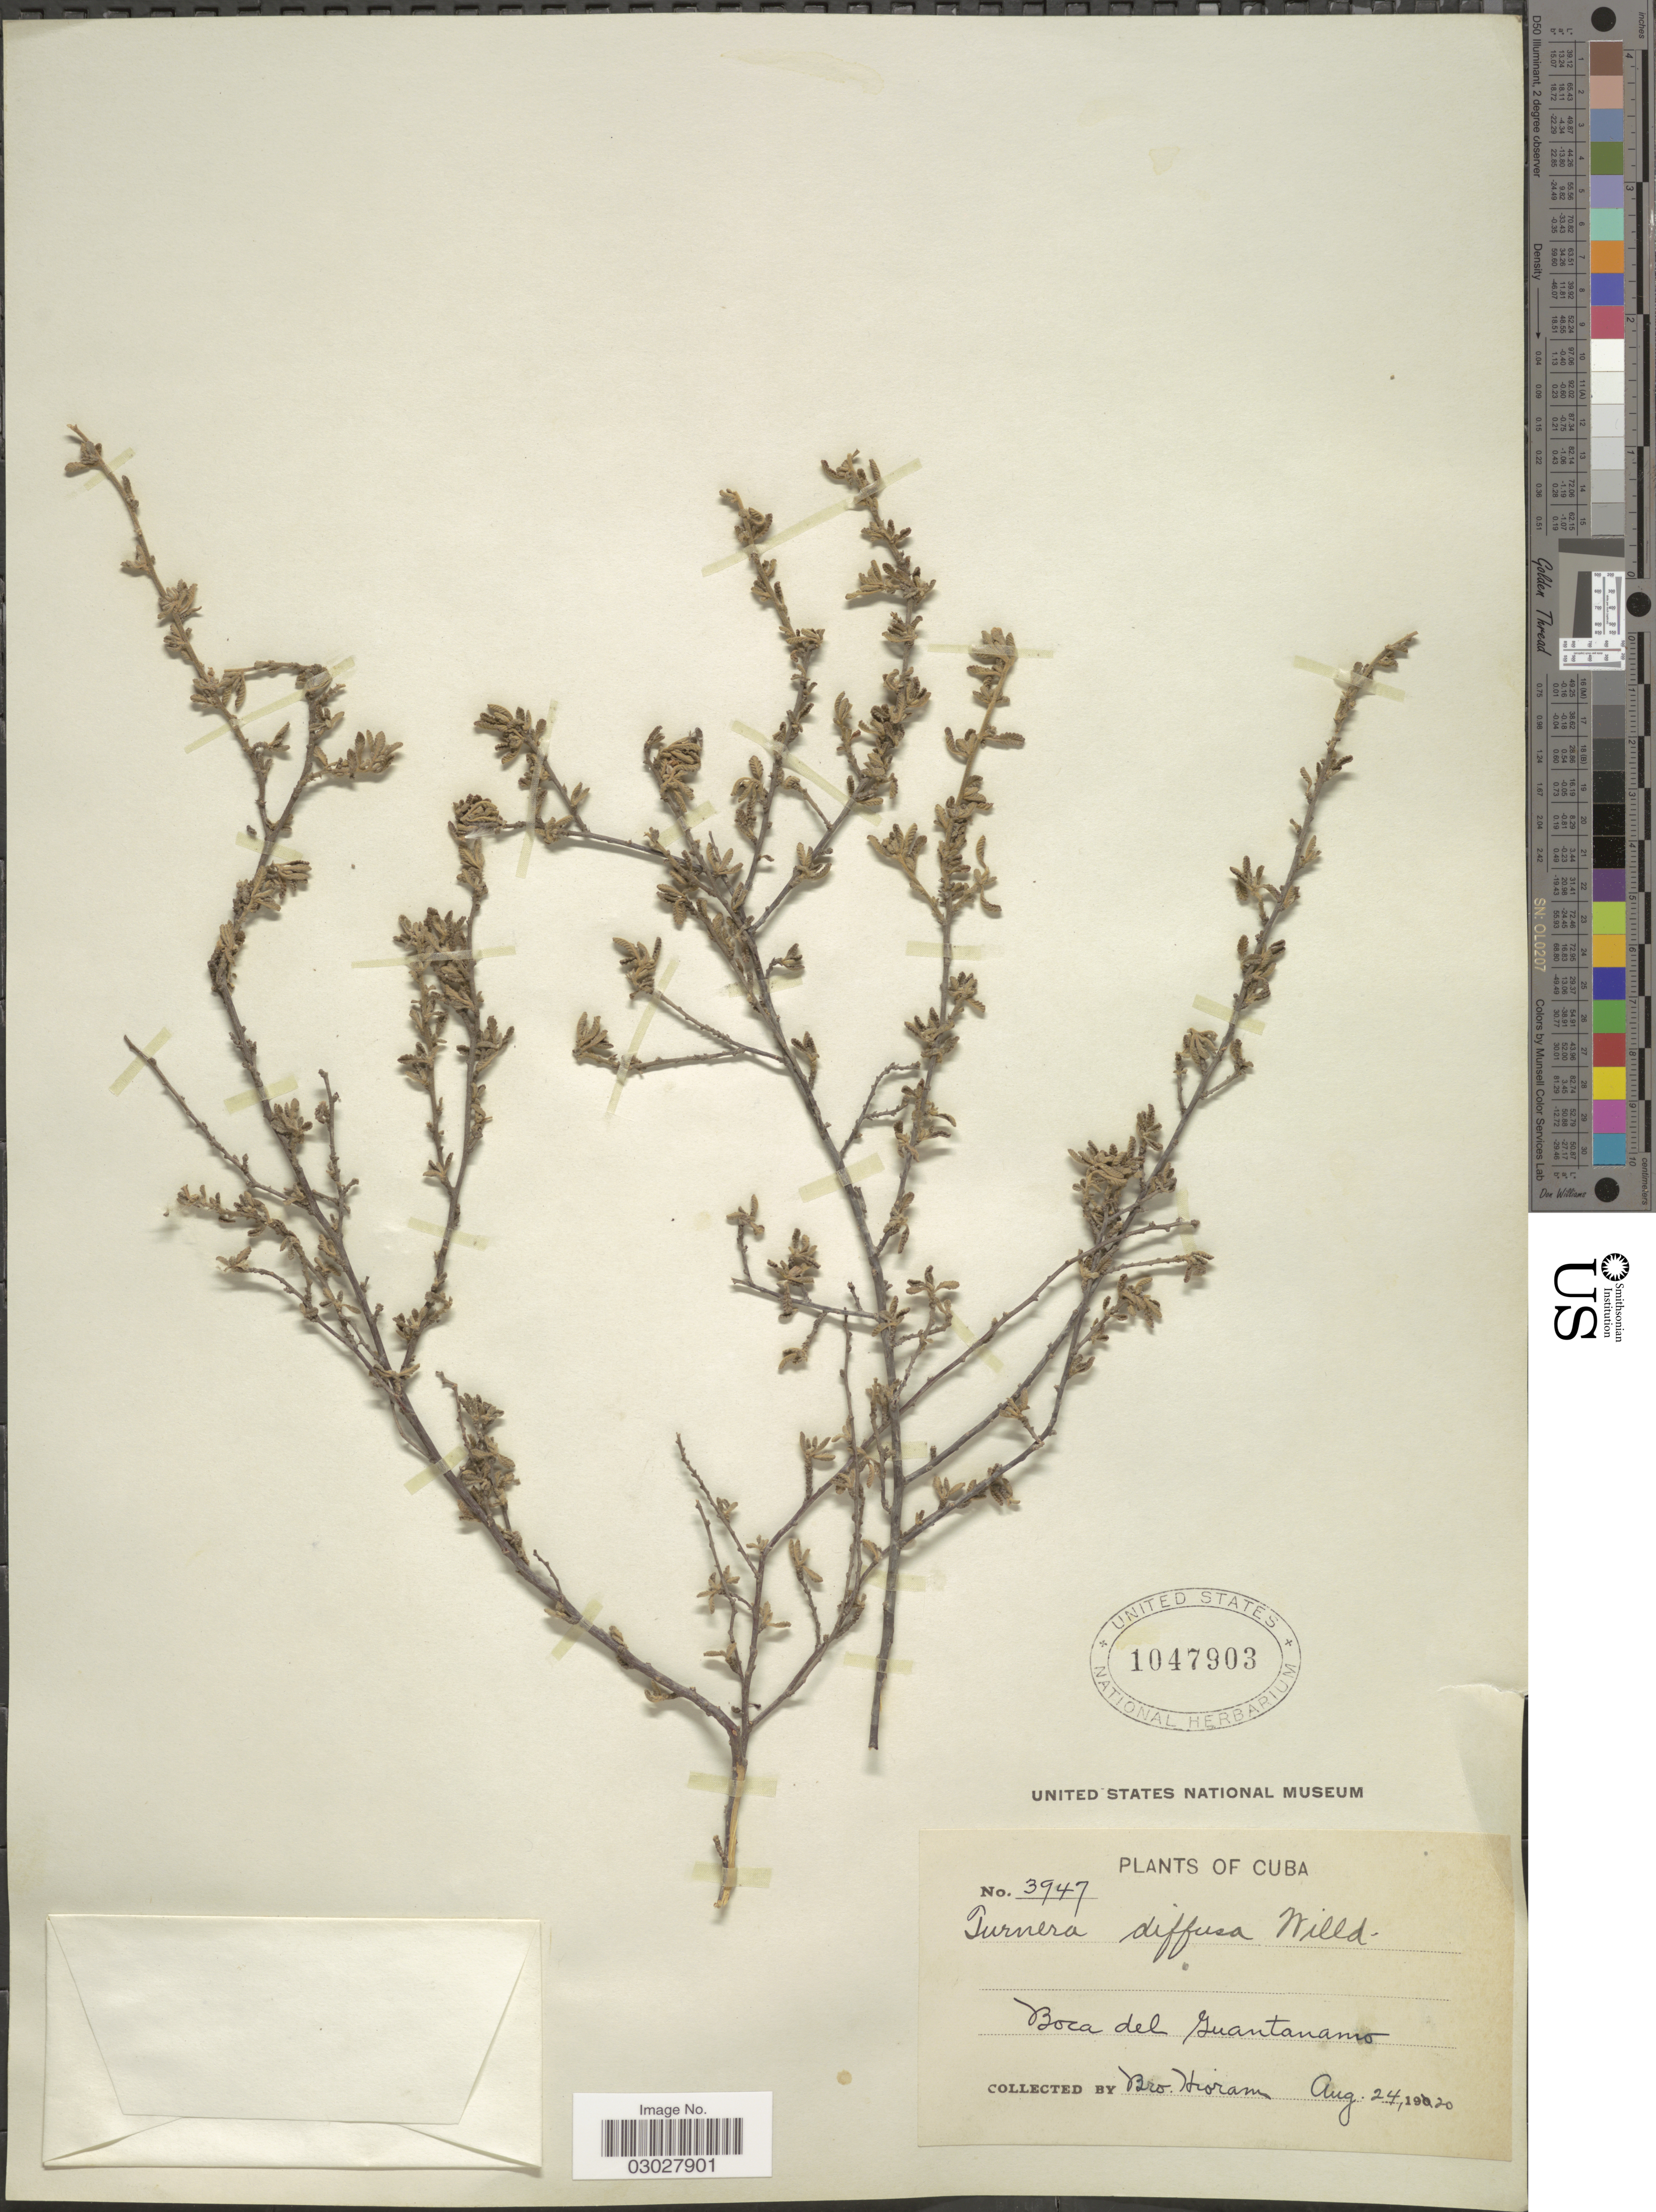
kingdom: Plantae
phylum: Tracheophyta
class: Magnoliopsida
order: Malpighiales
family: Turneraceae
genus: Turnera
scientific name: Turnera diffusa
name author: Willd. ex Schult.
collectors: Bro. Hioram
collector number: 3947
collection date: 1920-08-24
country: Cuba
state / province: Guantánamo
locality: Boca del Guantanamo.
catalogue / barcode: US 1047903